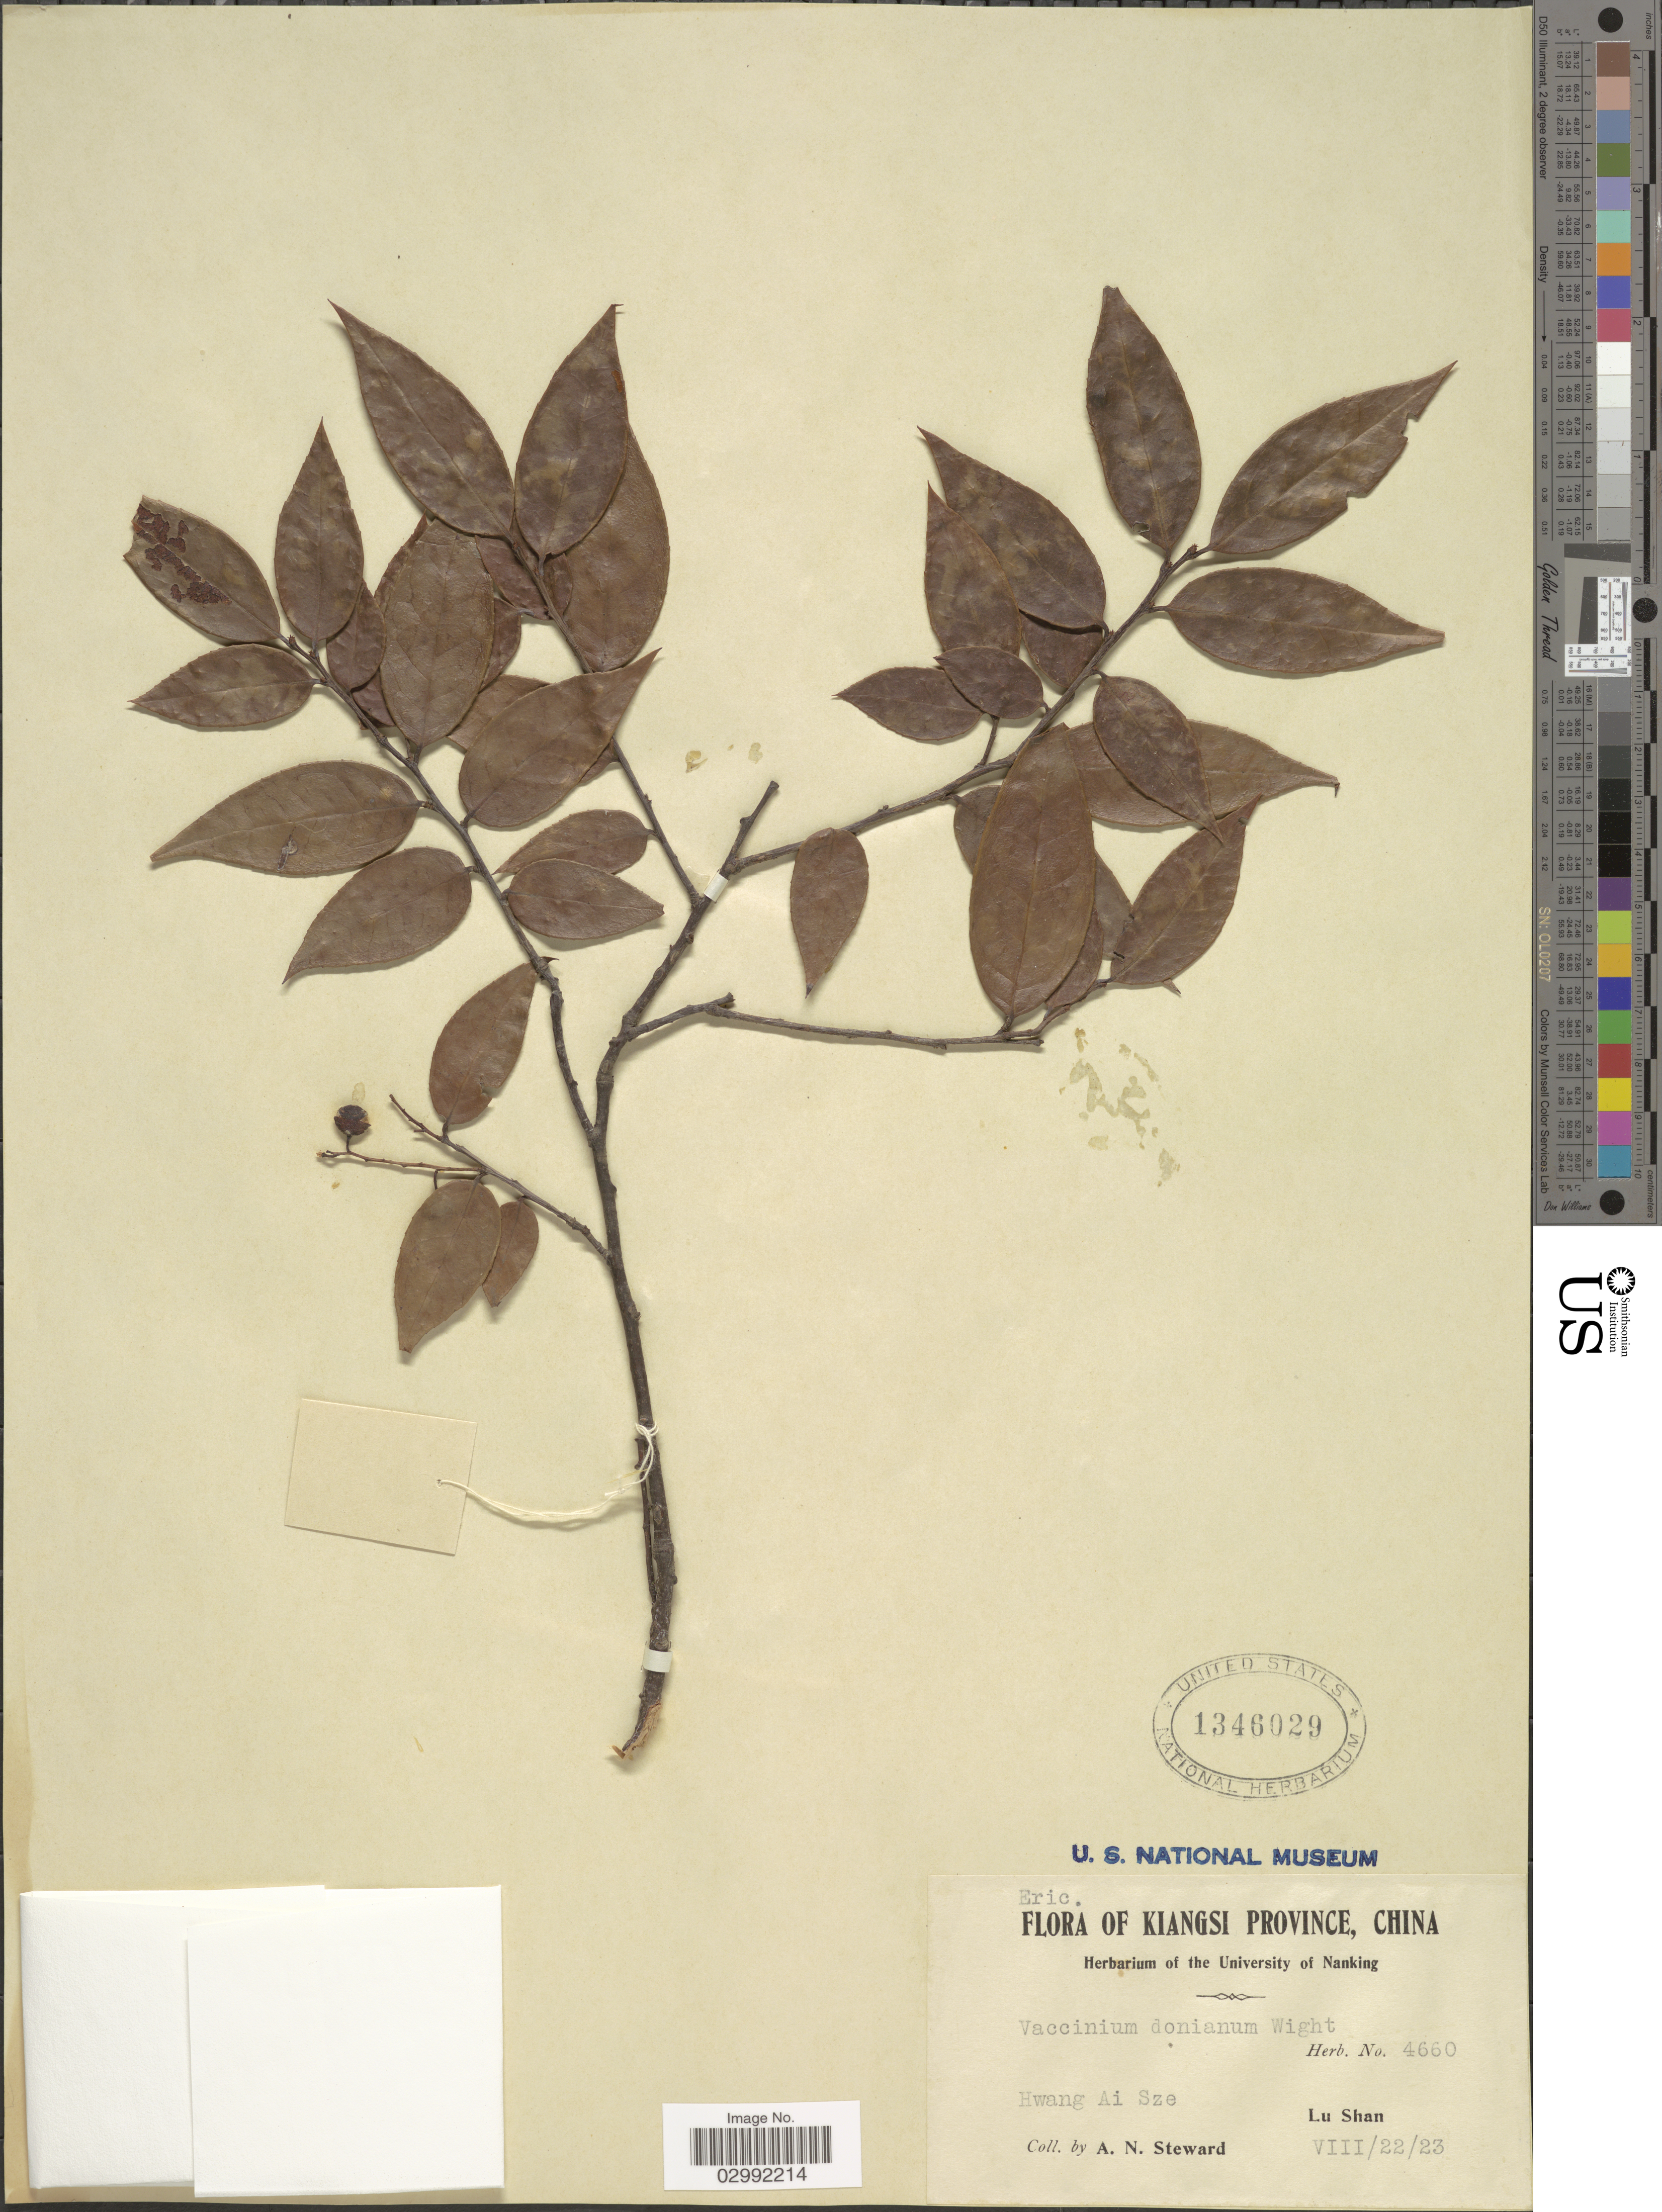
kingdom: Plantae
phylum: Tracheophyta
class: Magnoliopsida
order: Ericales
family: Ericaceae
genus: Vaccinium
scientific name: Vaccinium sprengelii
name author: (G. Don) Sleumer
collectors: A. N. Steward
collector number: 4660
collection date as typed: Transcribed d/m/y: 22/8/23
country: China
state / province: Jiangxi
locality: Kiangsi Province. Hwang Ai Sze. Lu Shan.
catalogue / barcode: US 1346029